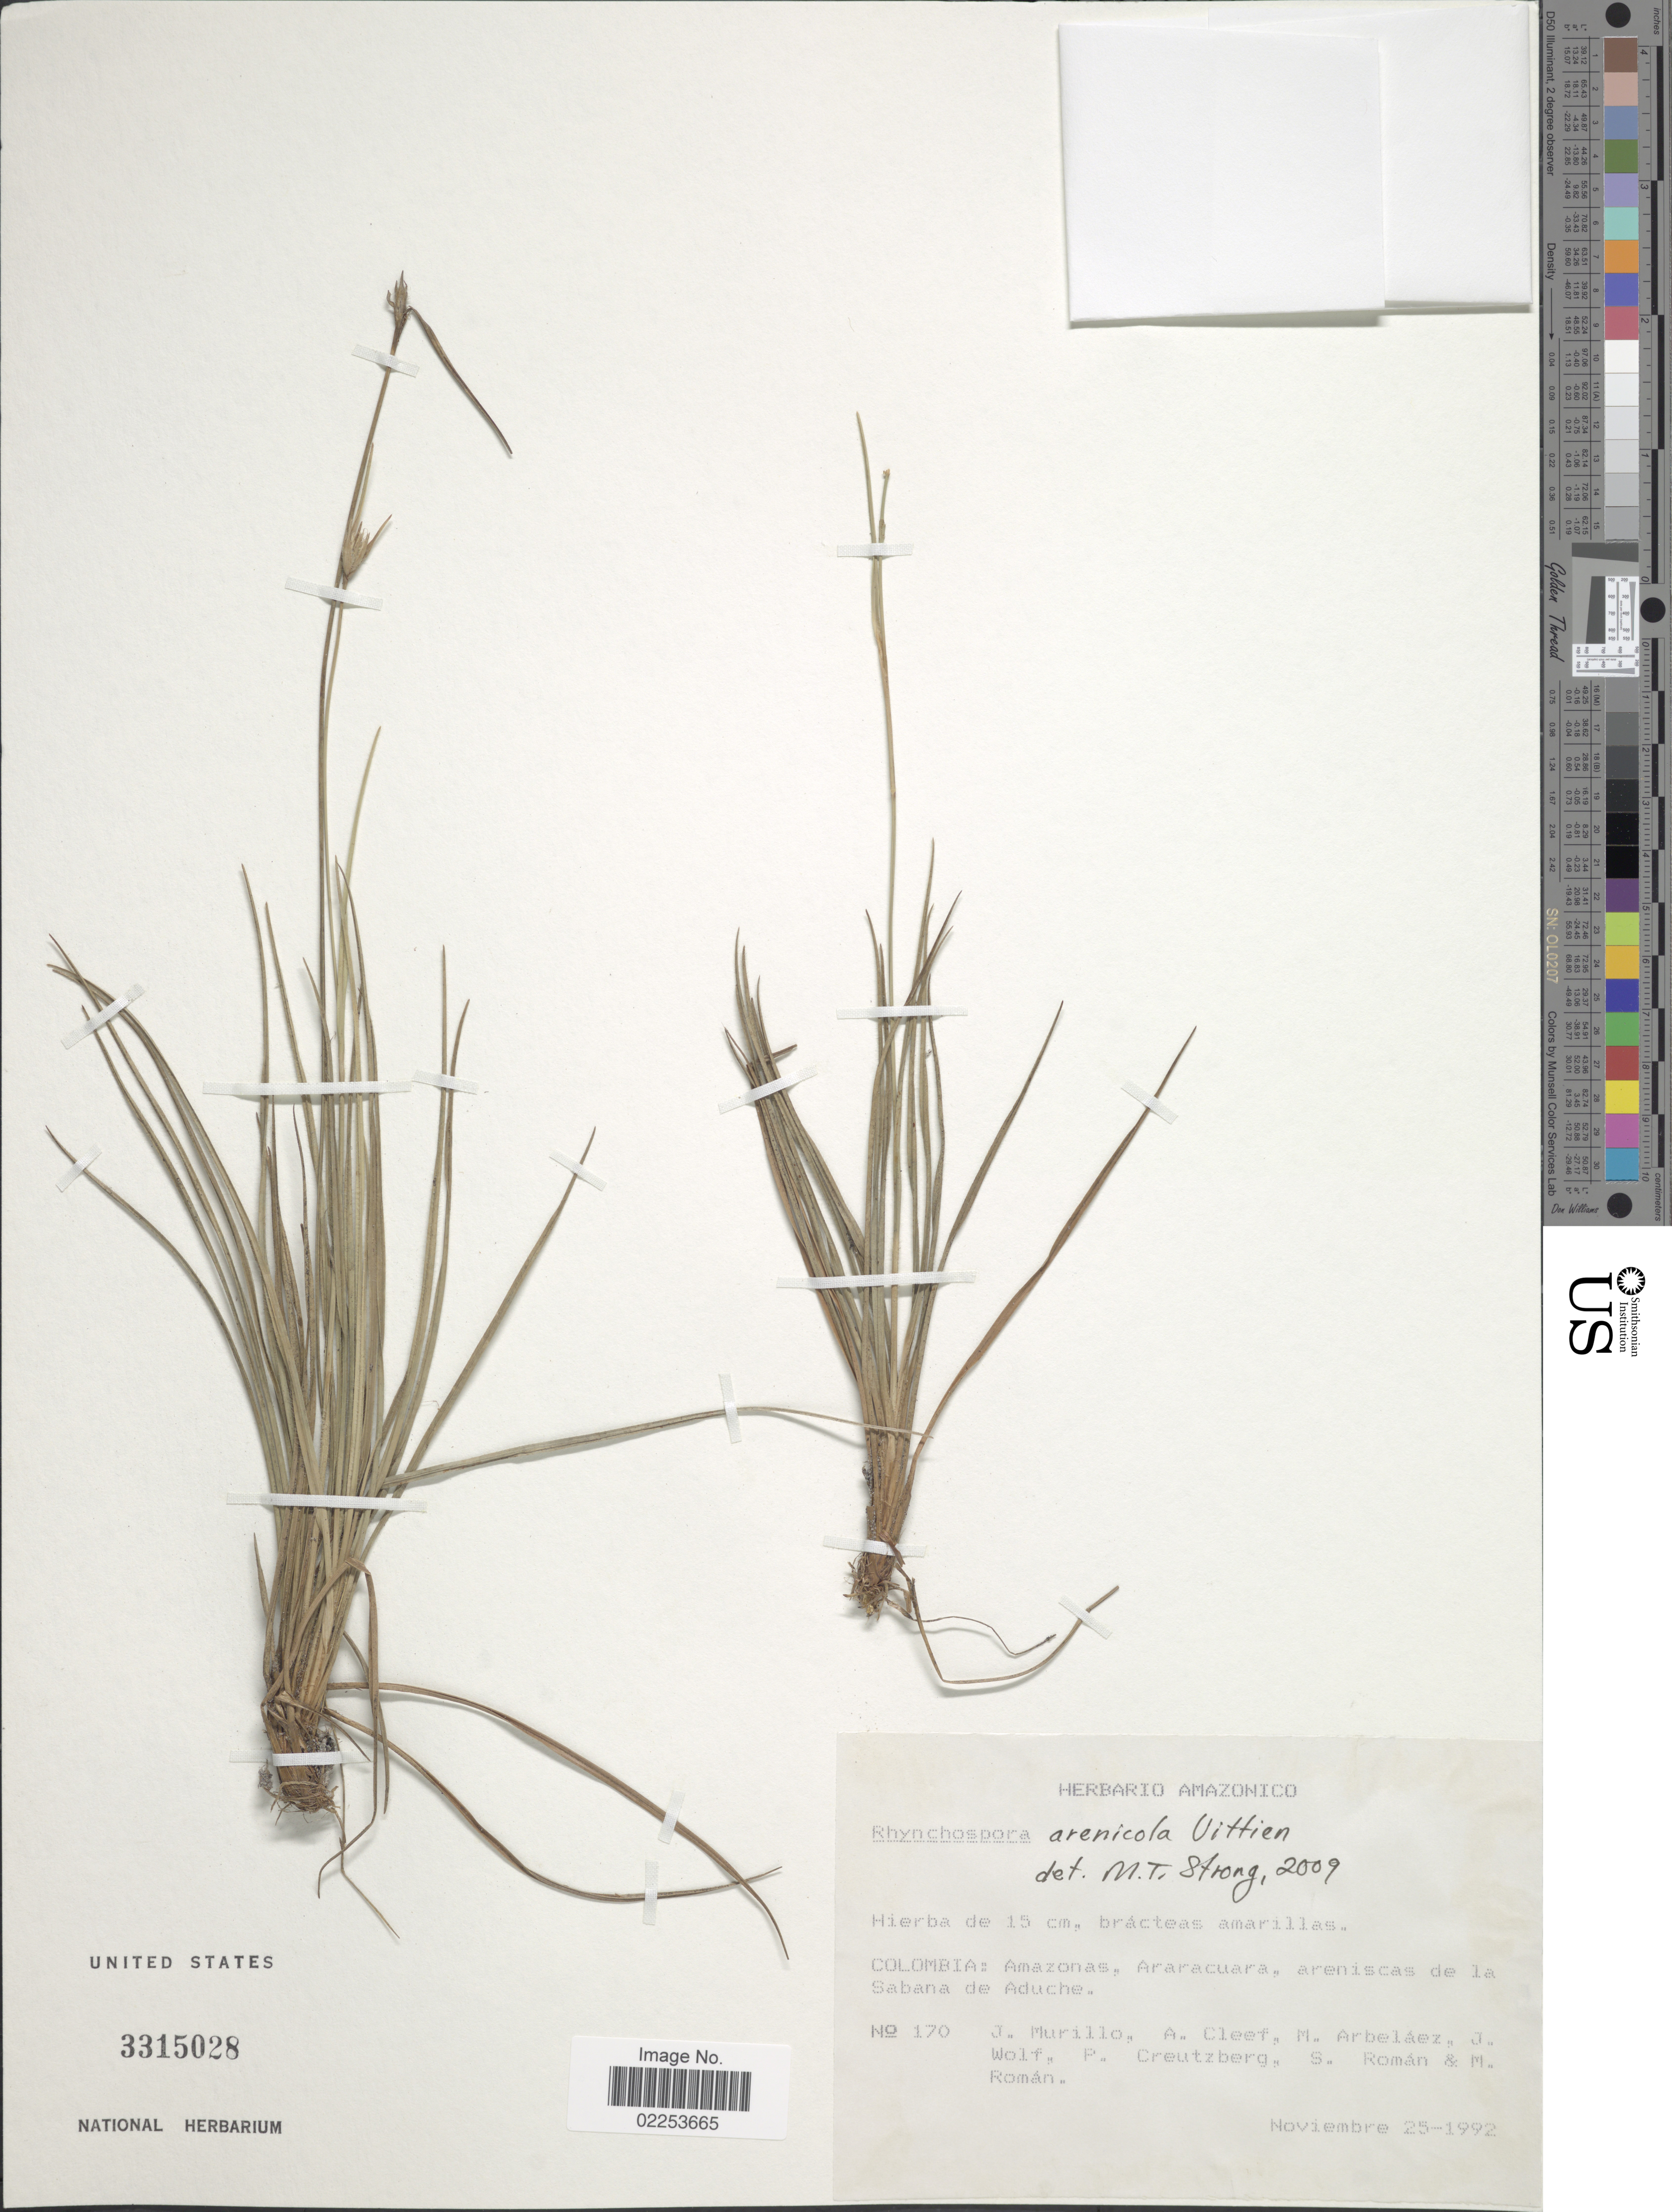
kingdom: Plantae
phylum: Tracheophyta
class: Liliopsida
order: Poales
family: Cyperaceae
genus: Rhynchospora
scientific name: Rhynchospora arenicola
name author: Uittien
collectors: J. C. Murillo-A., A. M. Cleef, M. Arbelaez, J. Wolf & et al.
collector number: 170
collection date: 1992-11-25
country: Colombia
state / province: Amazônas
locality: Colombia: Amazonas, Araracuara, areniscas de la Sabana de Aduche.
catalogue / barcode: US 3315028